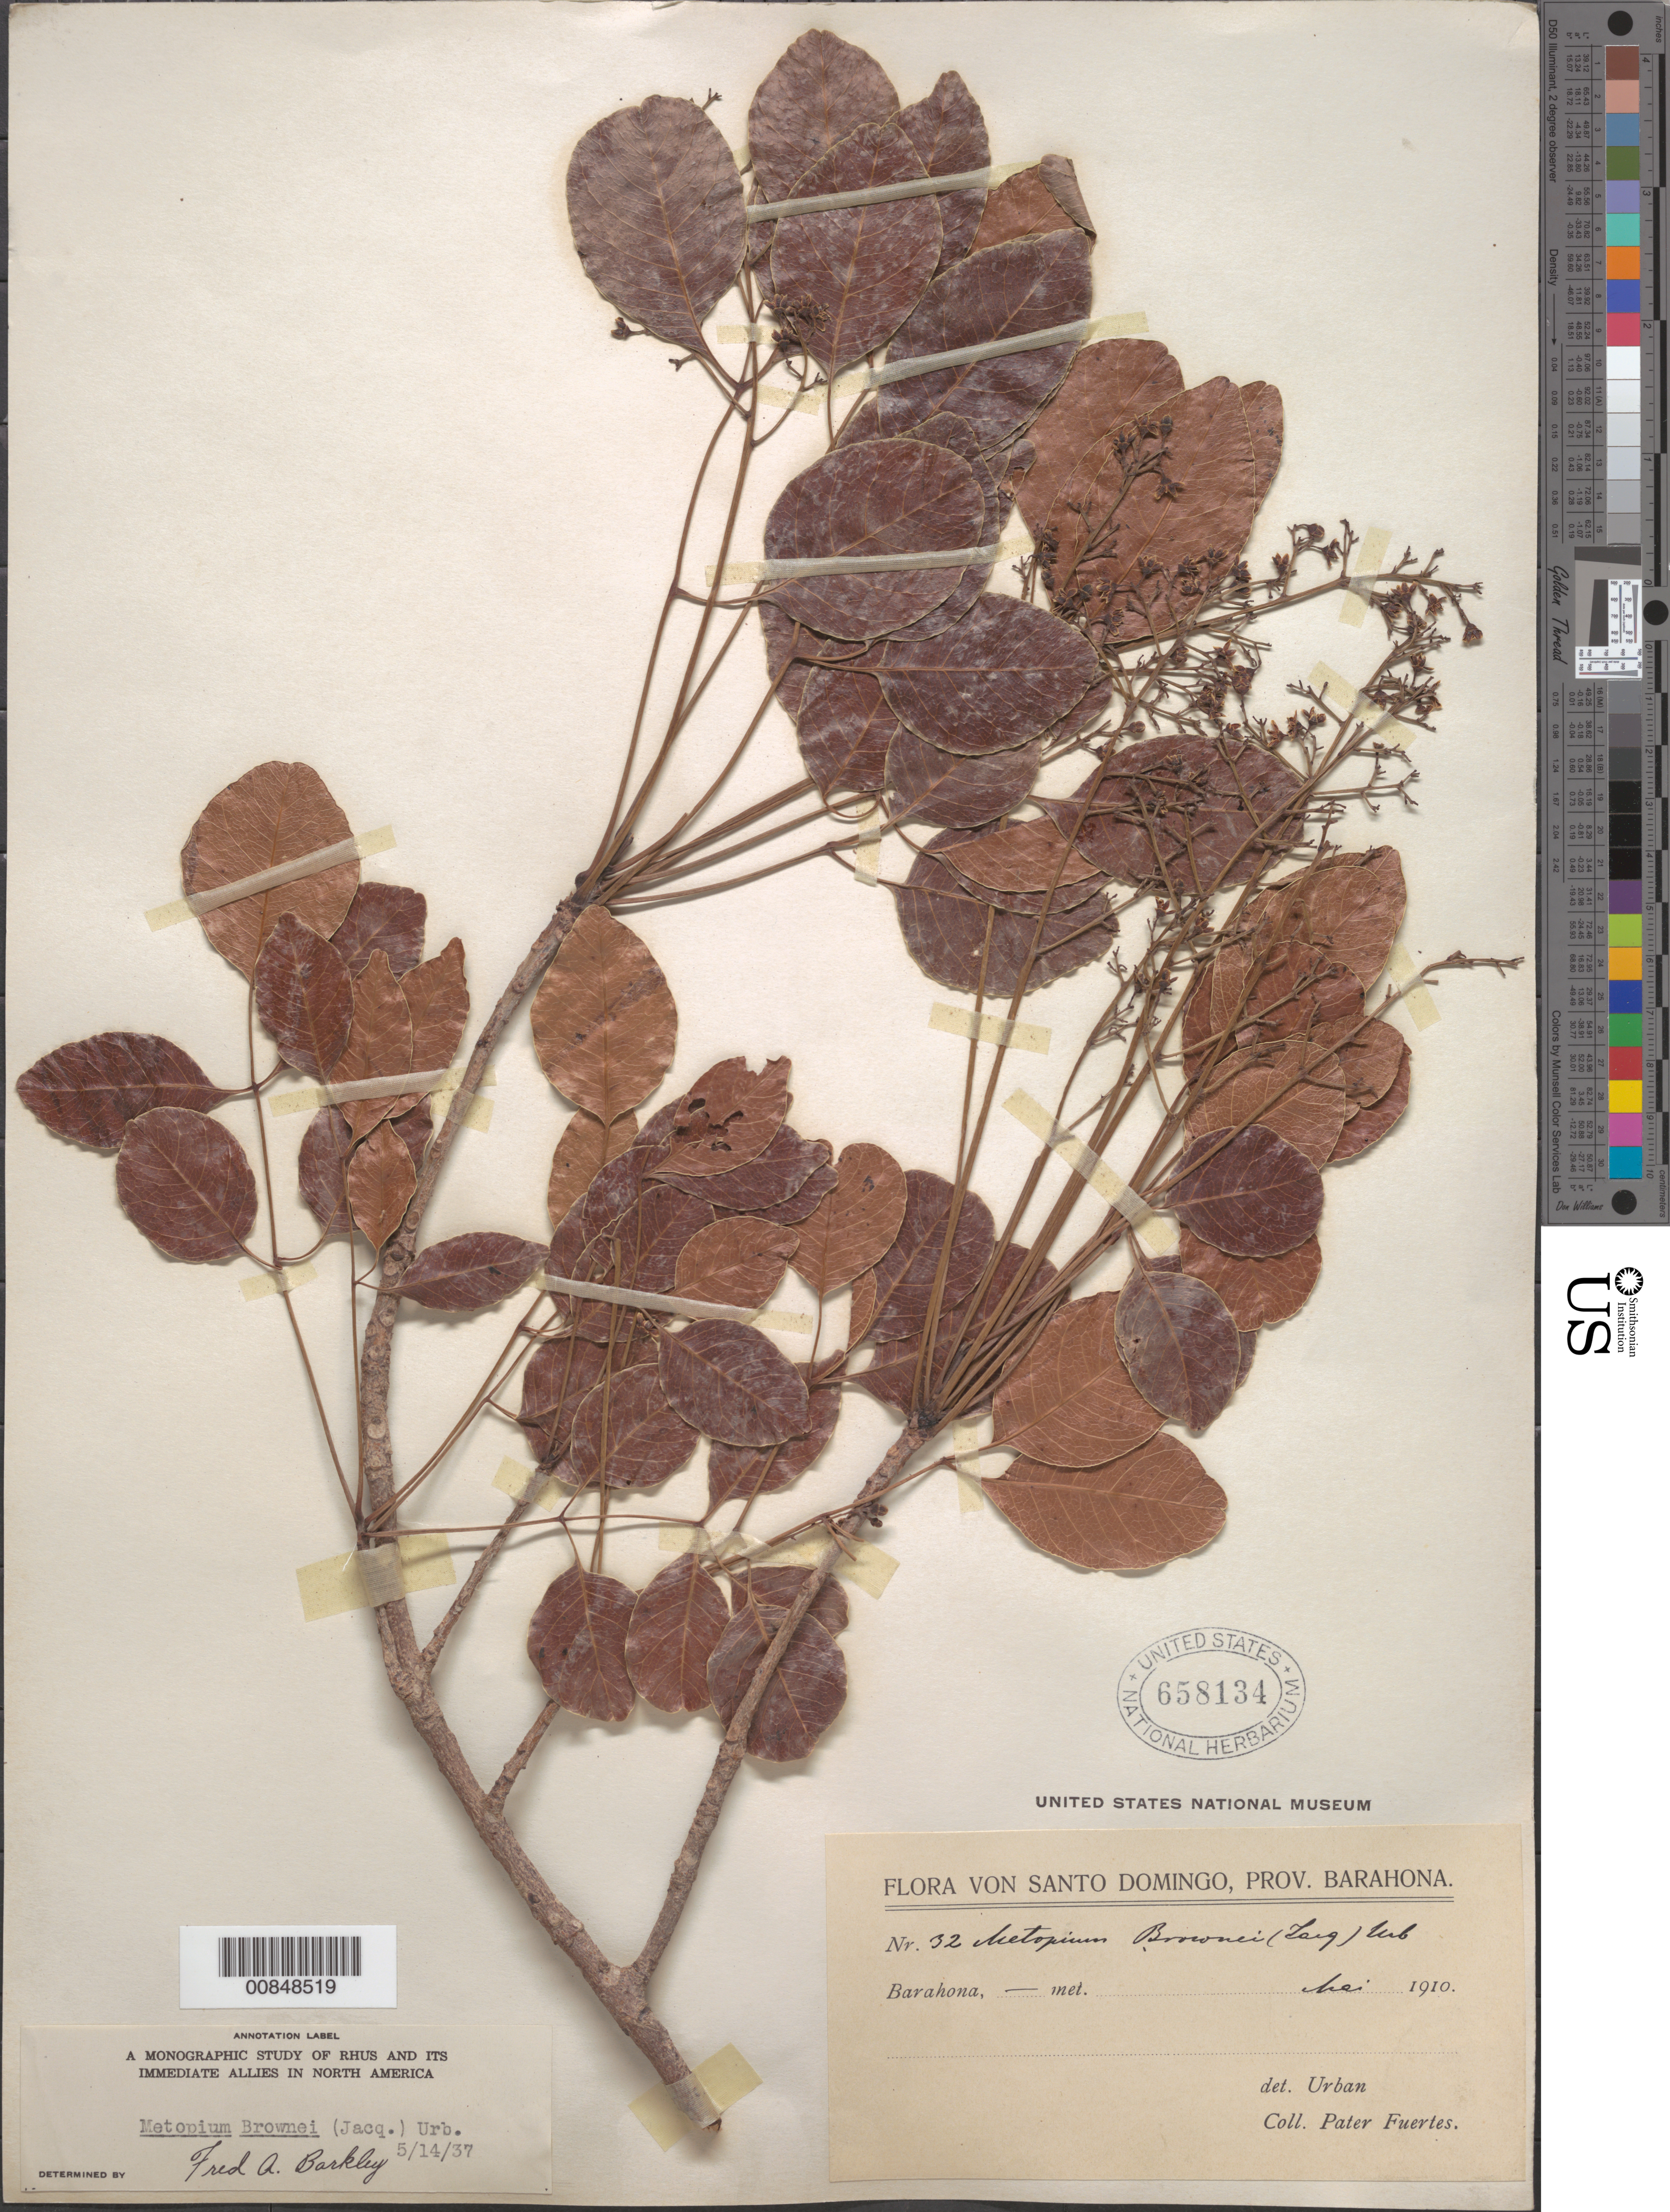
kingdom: Plantae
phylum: Tracheophyta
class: Magnoliopsida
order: Sapindales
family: Anacardiaceae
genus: Metopium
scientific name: Metopium brownei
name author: (Jacq.) Urb.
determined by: Barkley, F. A.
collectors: M. D. Fuertes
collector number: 32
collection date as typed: May 1910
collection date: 1910-05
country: Dominican Republic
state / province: Barahona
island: Hispaniola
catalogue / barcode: US 658134